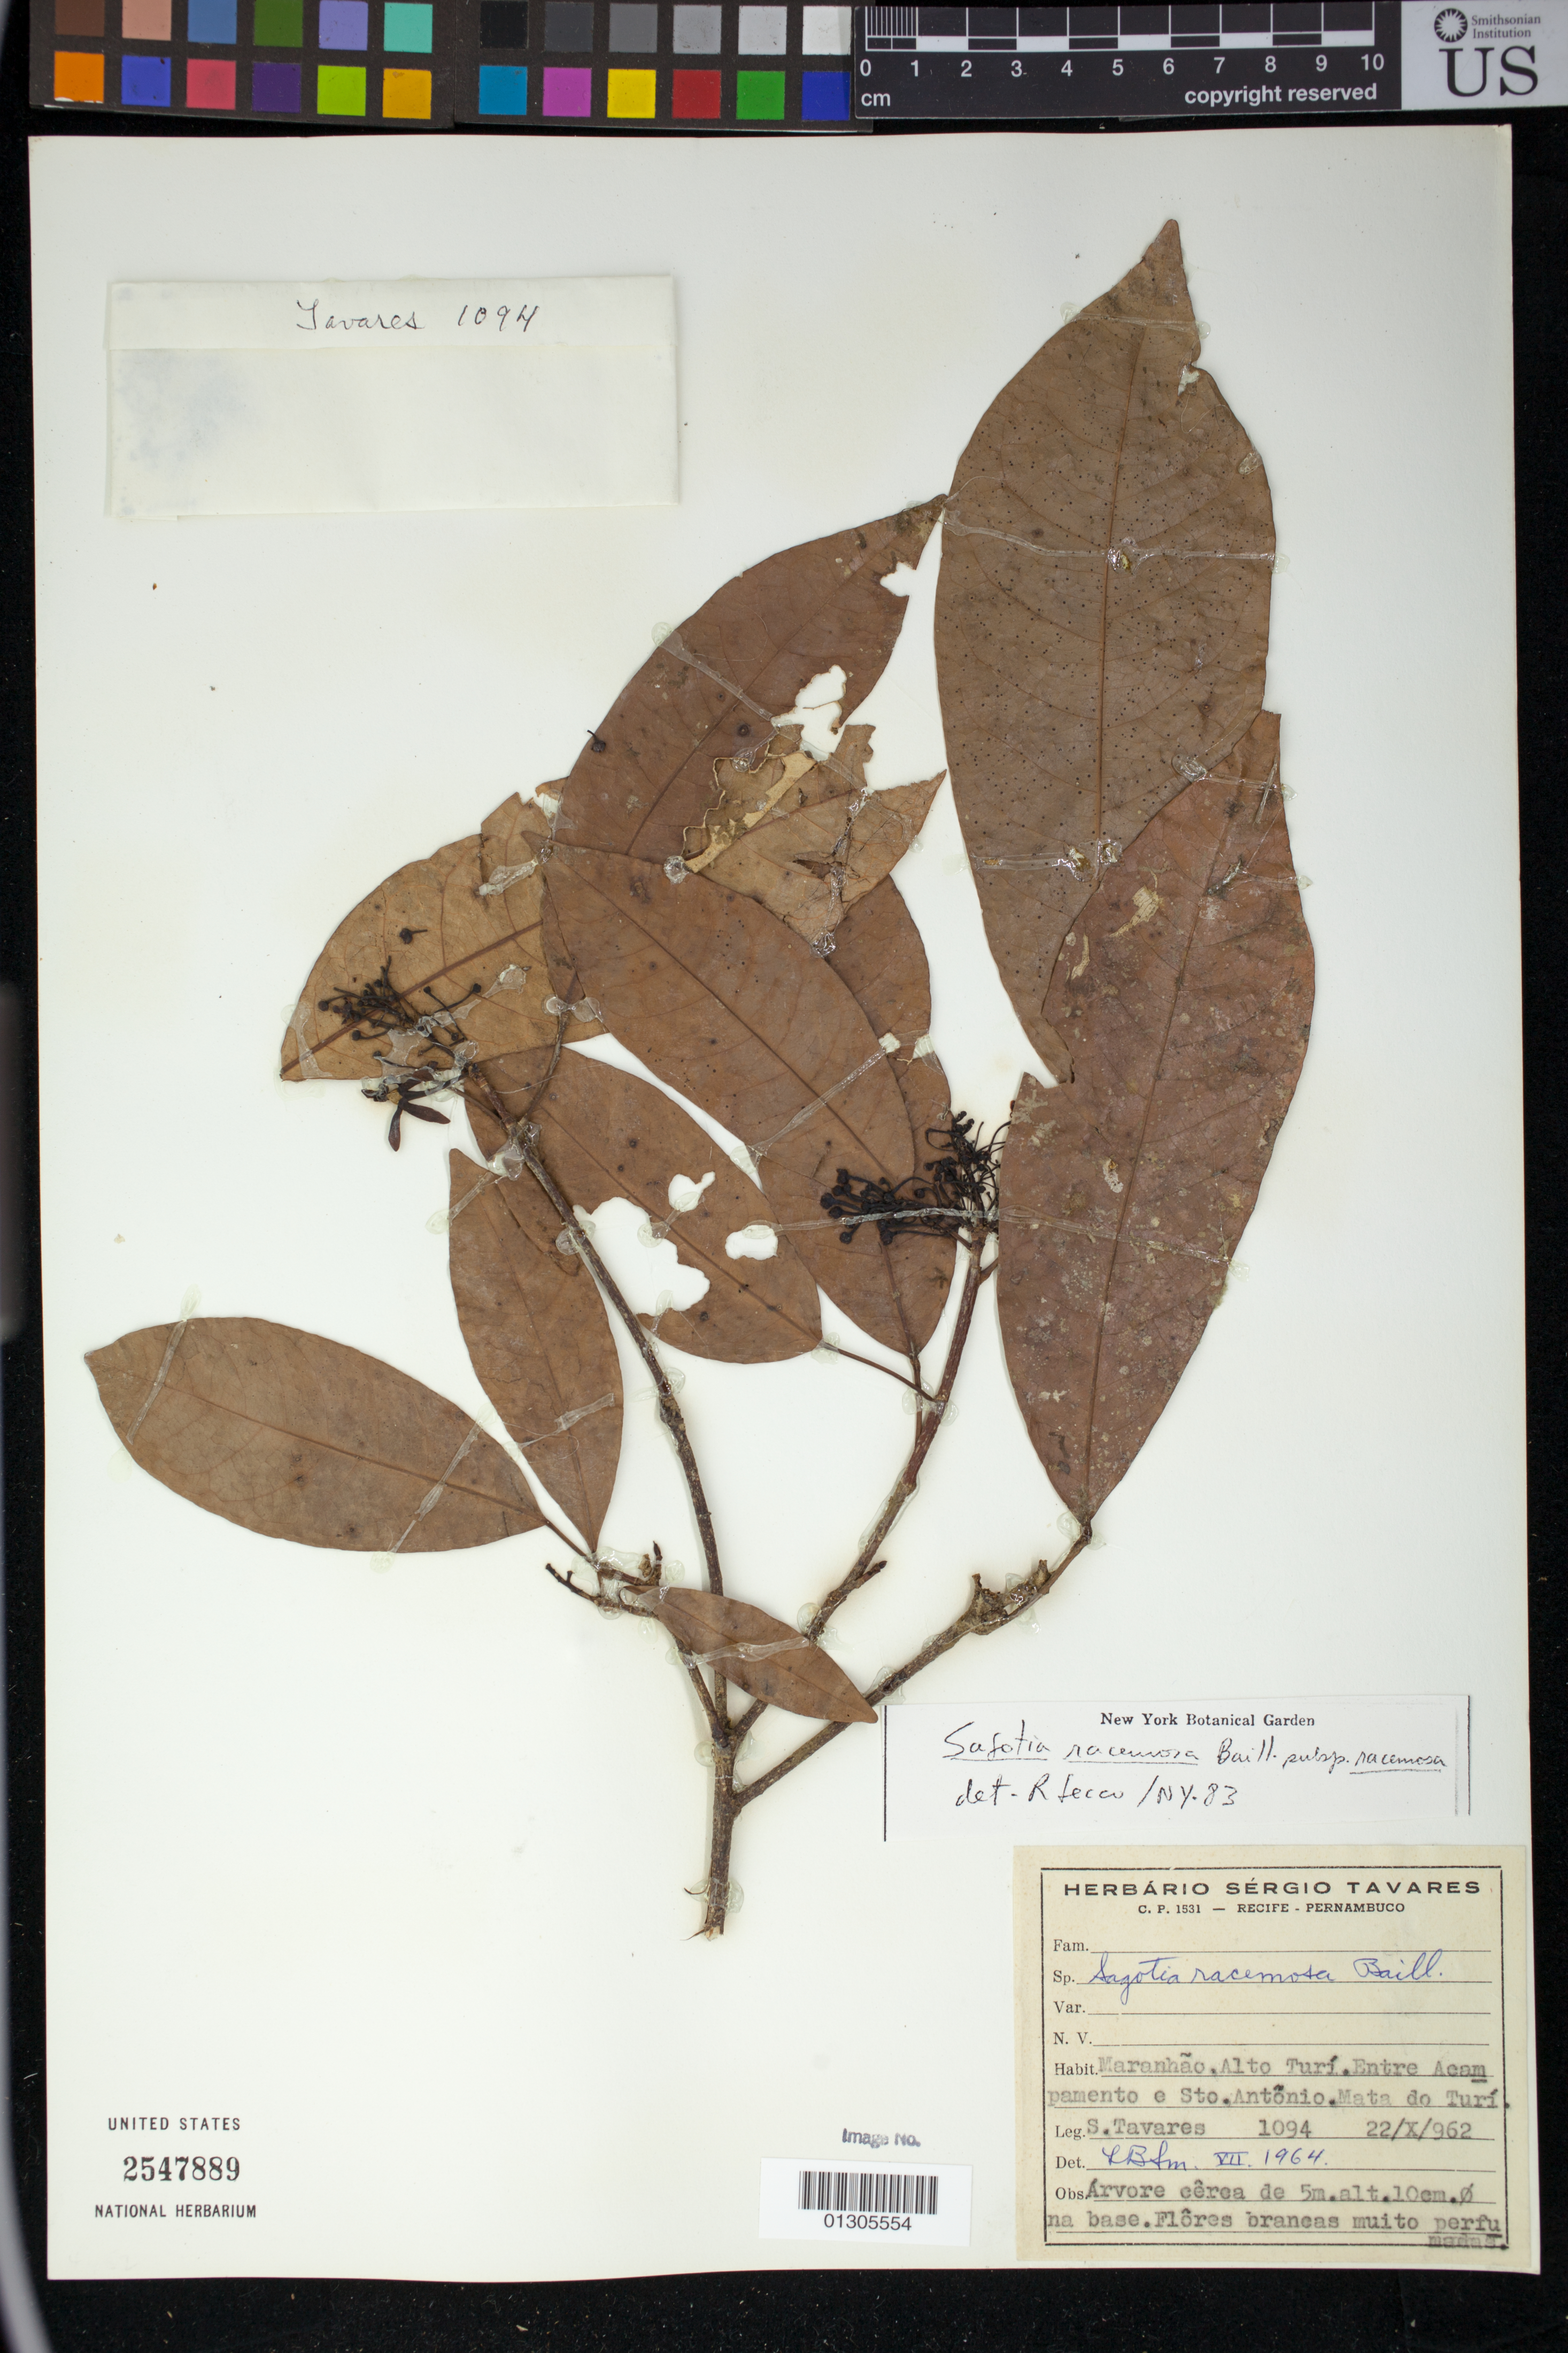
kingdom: Plantae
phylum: Tracheophyta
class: Magnoliopsida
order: Malpighiales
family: Euphorbiaceae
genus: Sagotia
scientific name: Sagotia racemosa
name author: Baill.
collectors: S. Tavares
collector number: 1094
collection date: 1962-10-22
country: Brazil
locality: Entre Acampamento e Sto. Antonio. Mata do Turi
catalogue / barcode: US 2547889